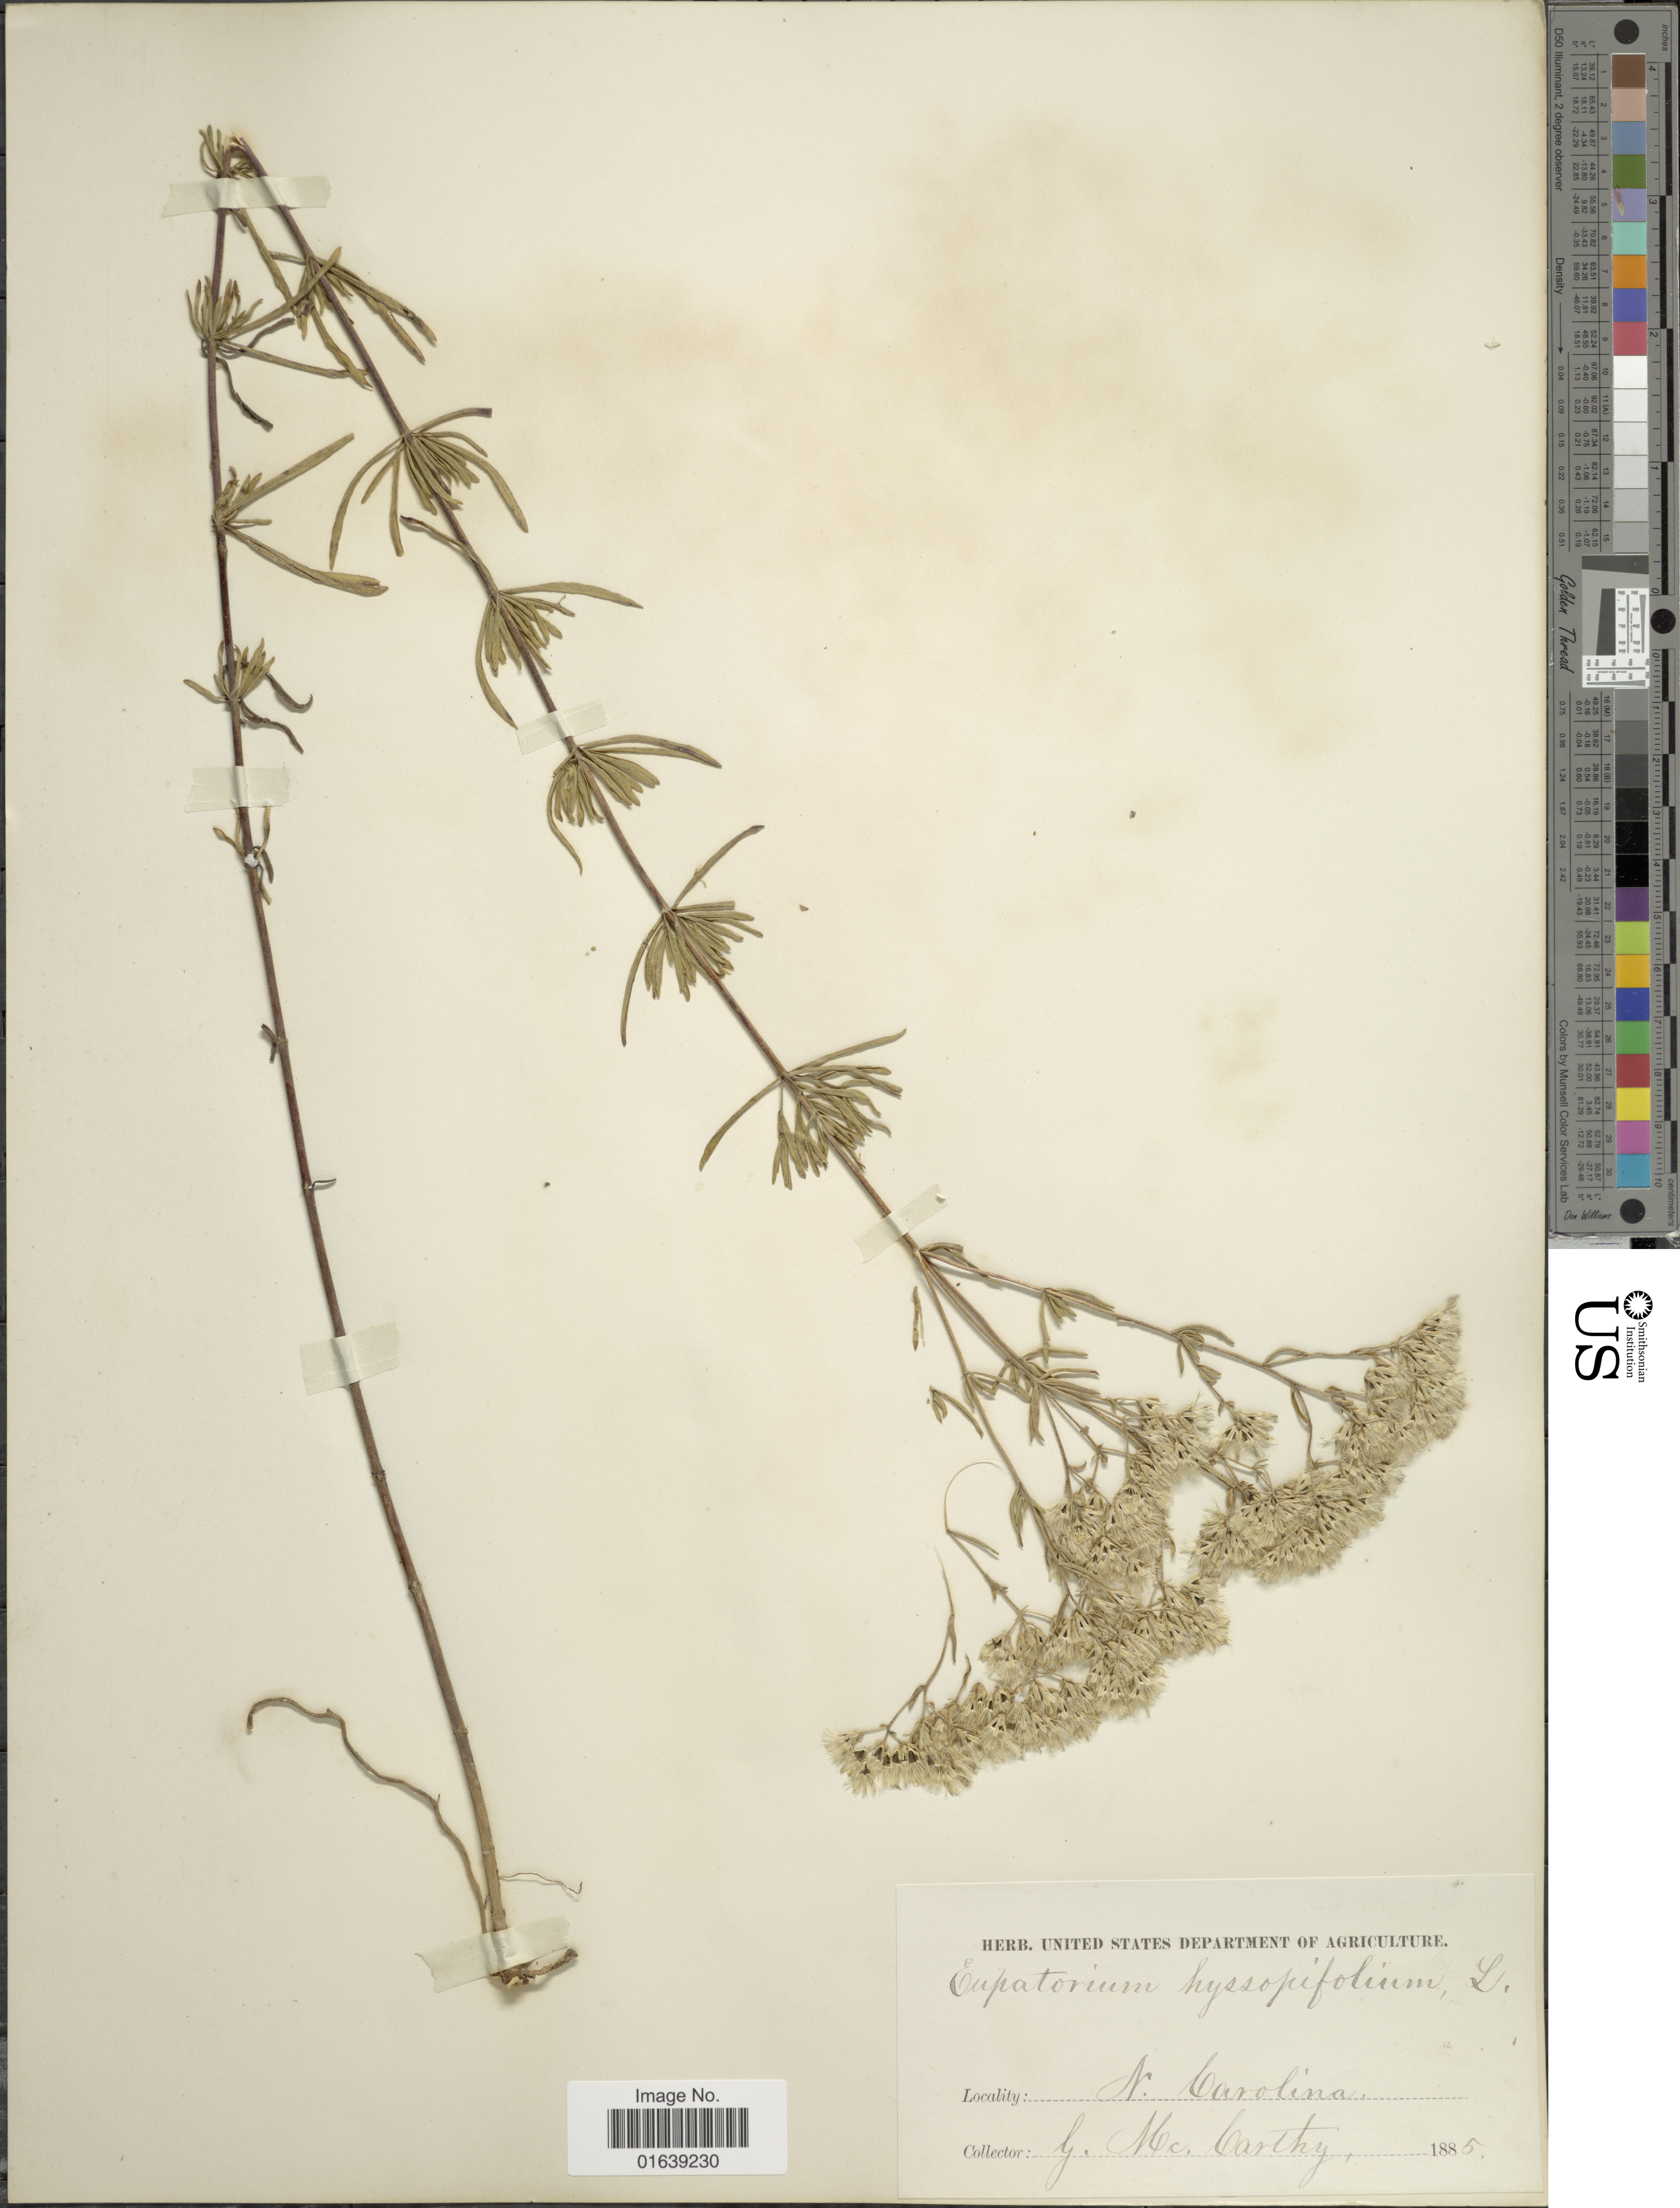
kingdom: Plantae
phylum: Tracheophyta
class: Magnoliopsida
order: Asterales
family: Asteraceae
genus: Eupatorium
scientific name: Eupatorium hyssopifolium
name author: L.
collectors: G. M. McCarthy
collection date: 1885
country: United States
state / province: North Carolina